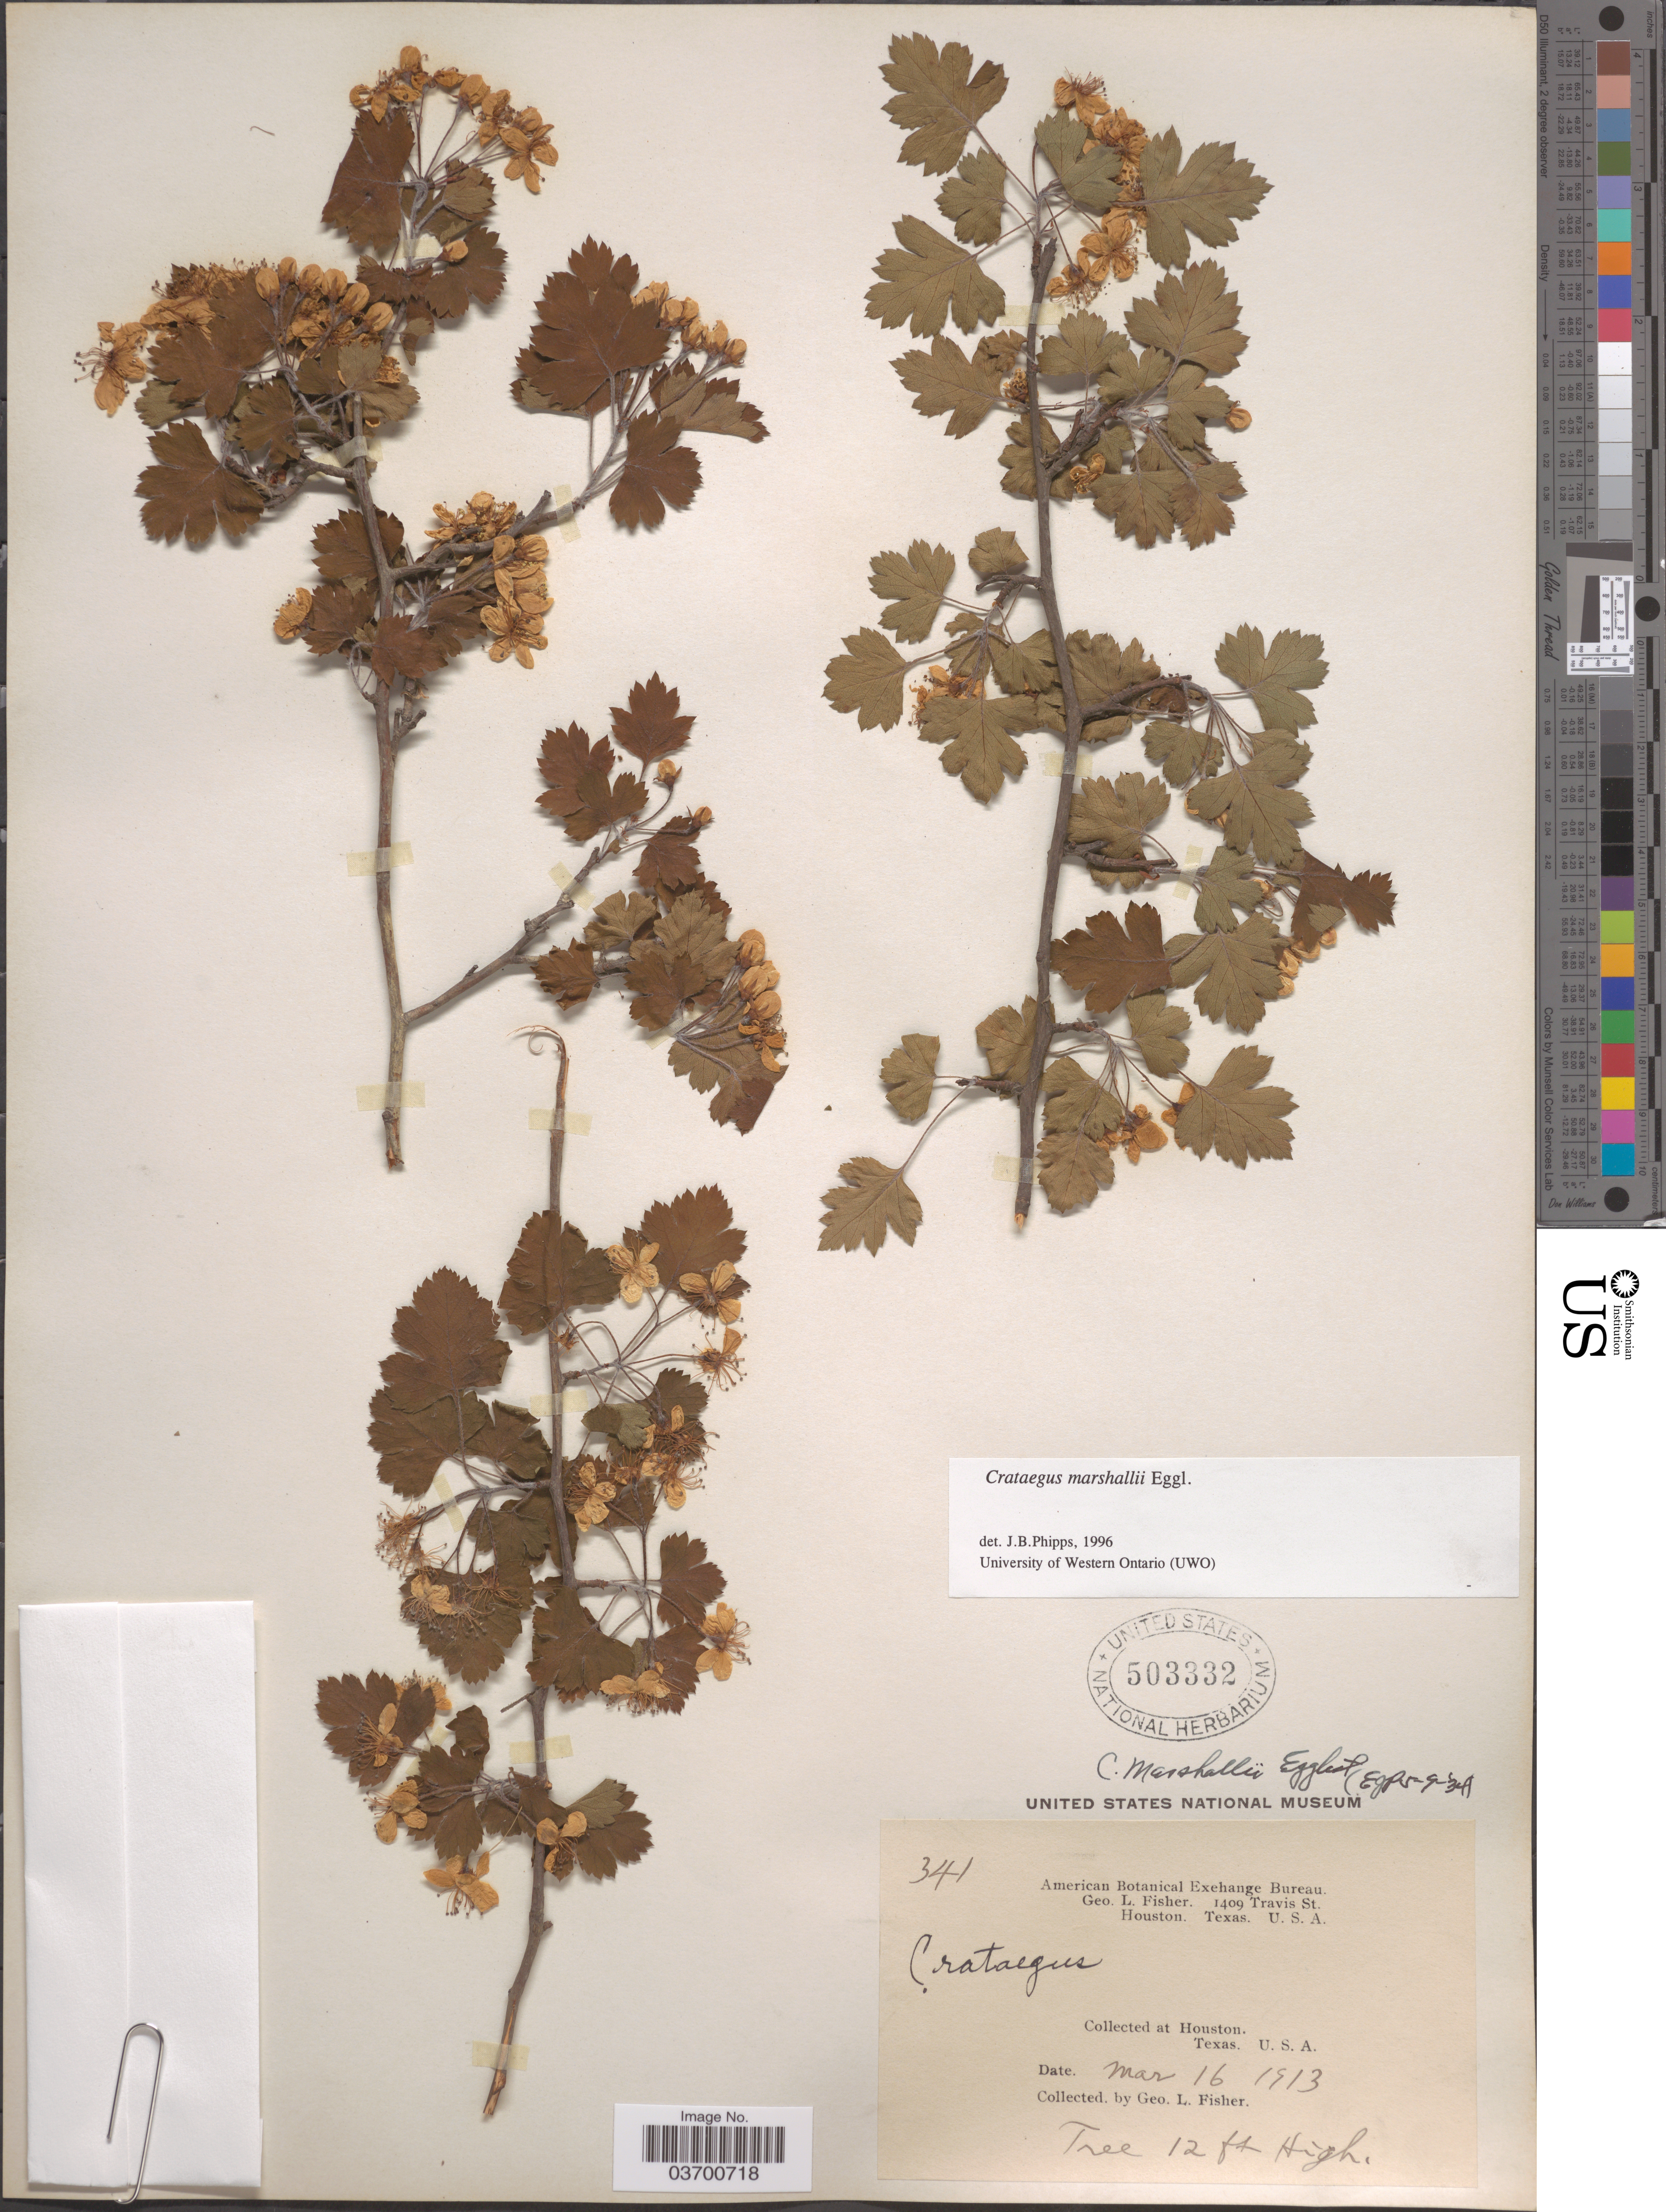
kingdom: Plantae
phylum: Tracheophyta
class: Magnoliopsida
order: Rosales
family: Rosaceae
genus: Crataegus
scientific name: Crataegus marshallii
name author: Eggl.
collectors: G. L. Fisher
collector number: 341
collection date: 1913-03-16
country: United States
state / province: Texas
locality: Houston.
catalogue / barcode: US 503332